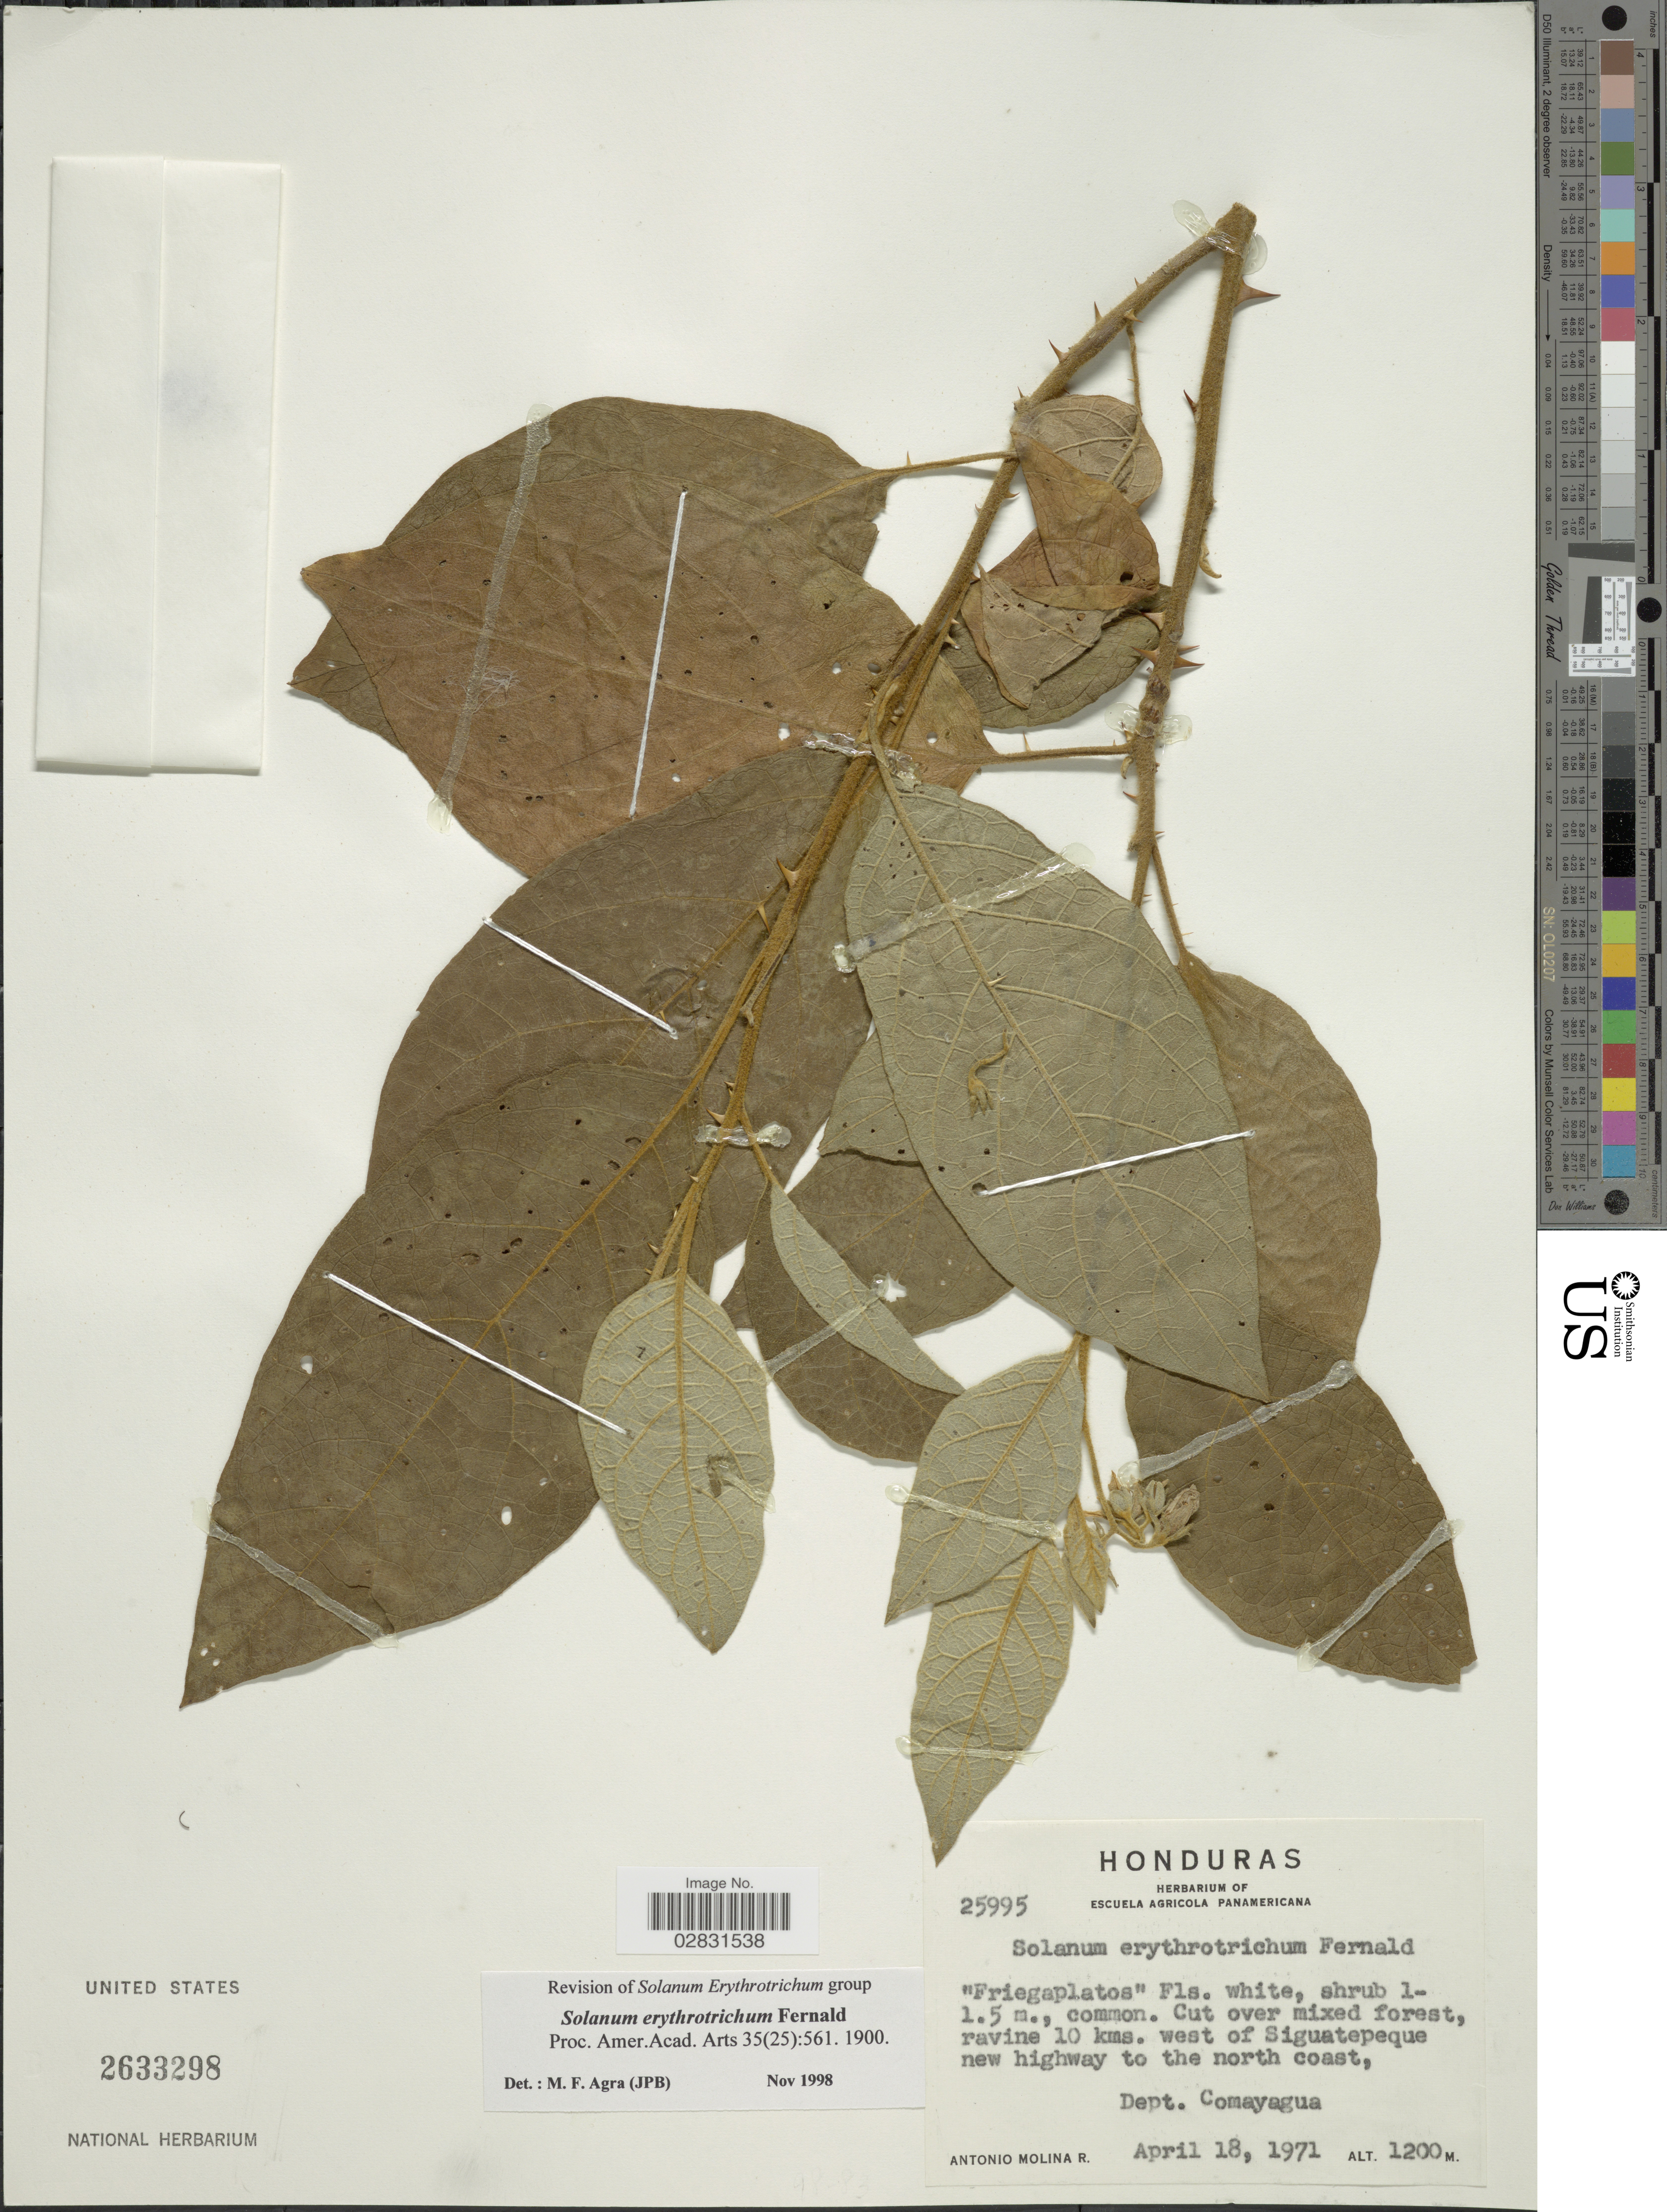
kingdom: Plantae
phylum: Tracheophyta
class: Magnoliopsida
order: Solanales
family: Solanaceae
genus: Solanum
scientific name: Solanum erythrotrichum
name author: Fernald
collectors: A. Molina R.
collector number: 25995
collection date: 1971-04-18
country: Honduras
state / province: Comayagua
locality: Cut over mixed forest, ravine 10 kms. west of Siguatepeque new highway to the north coast, Dept. Comayagua.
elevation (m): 1200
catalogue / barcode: US 2633298